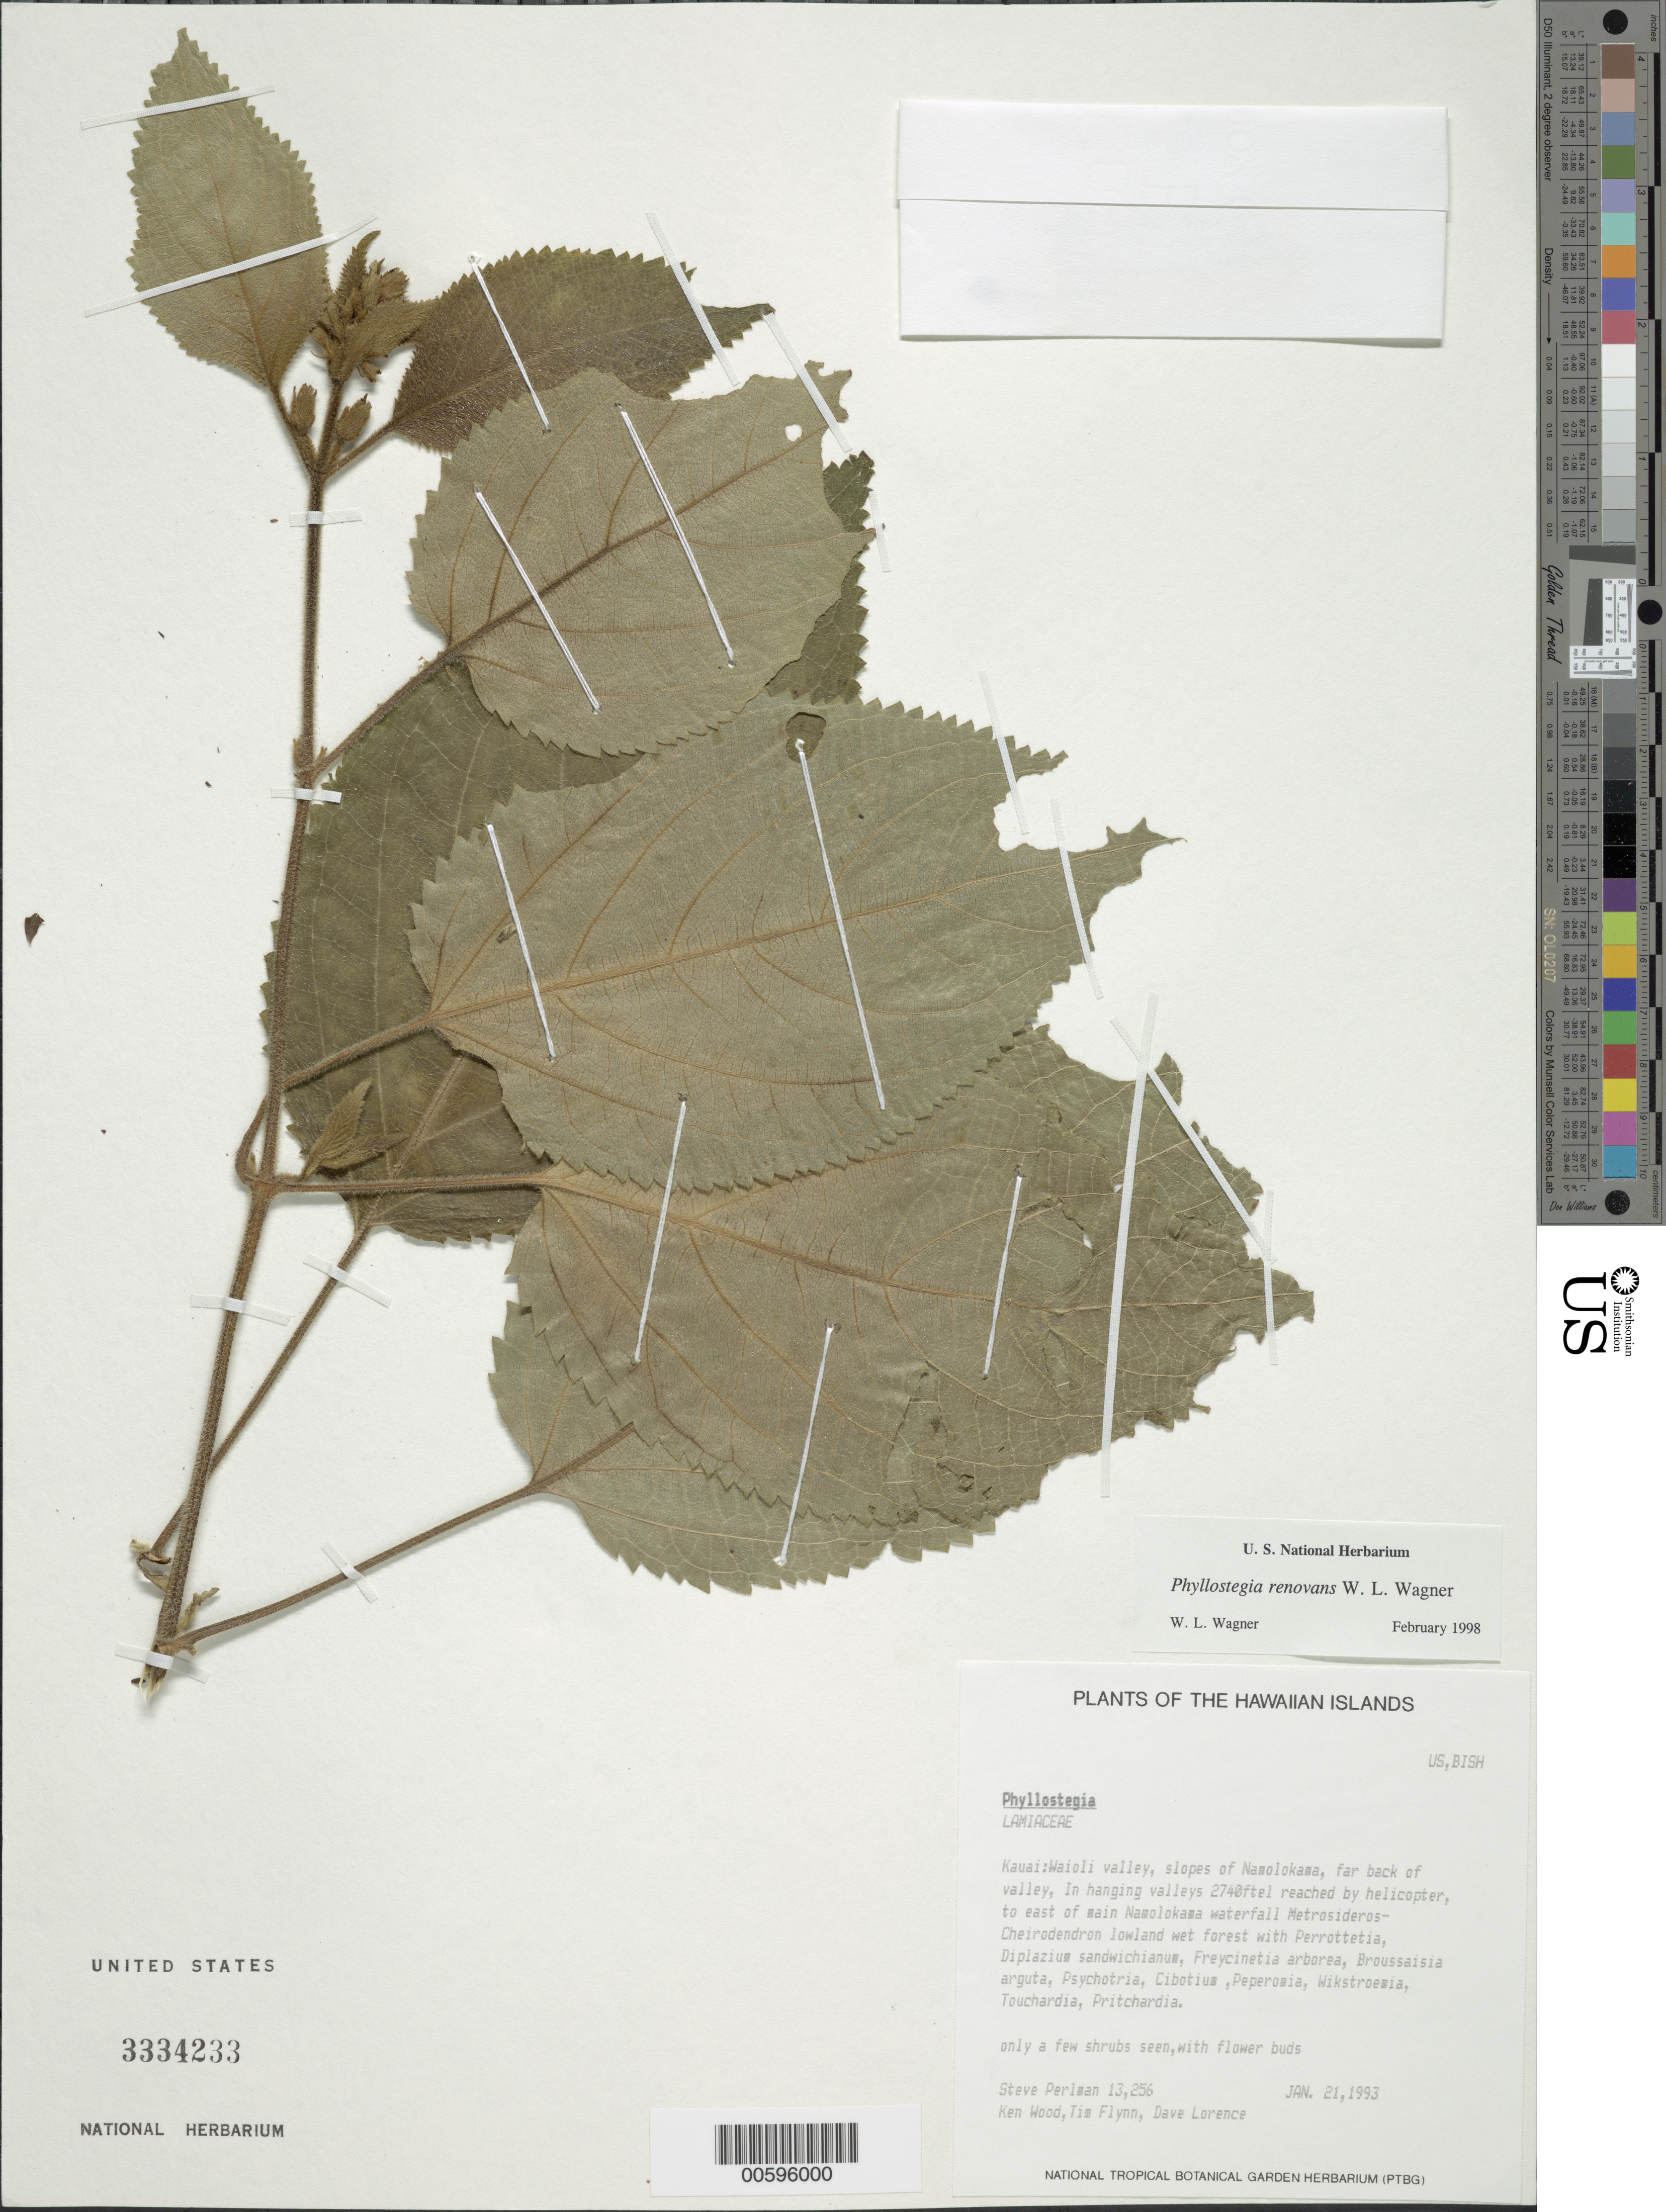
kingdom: Plantae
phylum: Tracheophyta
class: Magnoliopsida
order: Lamiales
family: Lamiaceae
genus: Phyllostegia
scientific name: Phyllostegia renovans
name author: W.L. Wagner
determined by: Wagner, W. L., (BOT), Smithsonian Institution - National Museum of Natural History (UNITED STATES)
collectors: S. P. Perlman, K. Wood, T. W. Flynn & D. Lorence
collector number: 13256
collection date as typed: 21 Jan 1993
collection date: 1993-01-21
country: United States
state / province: Hawaii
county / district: Kauai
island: Kaua'i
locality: Waioli valley, slopes of Namolokama, to E of main Namolokama waterfall.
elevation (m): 835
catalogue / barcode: US 3334233